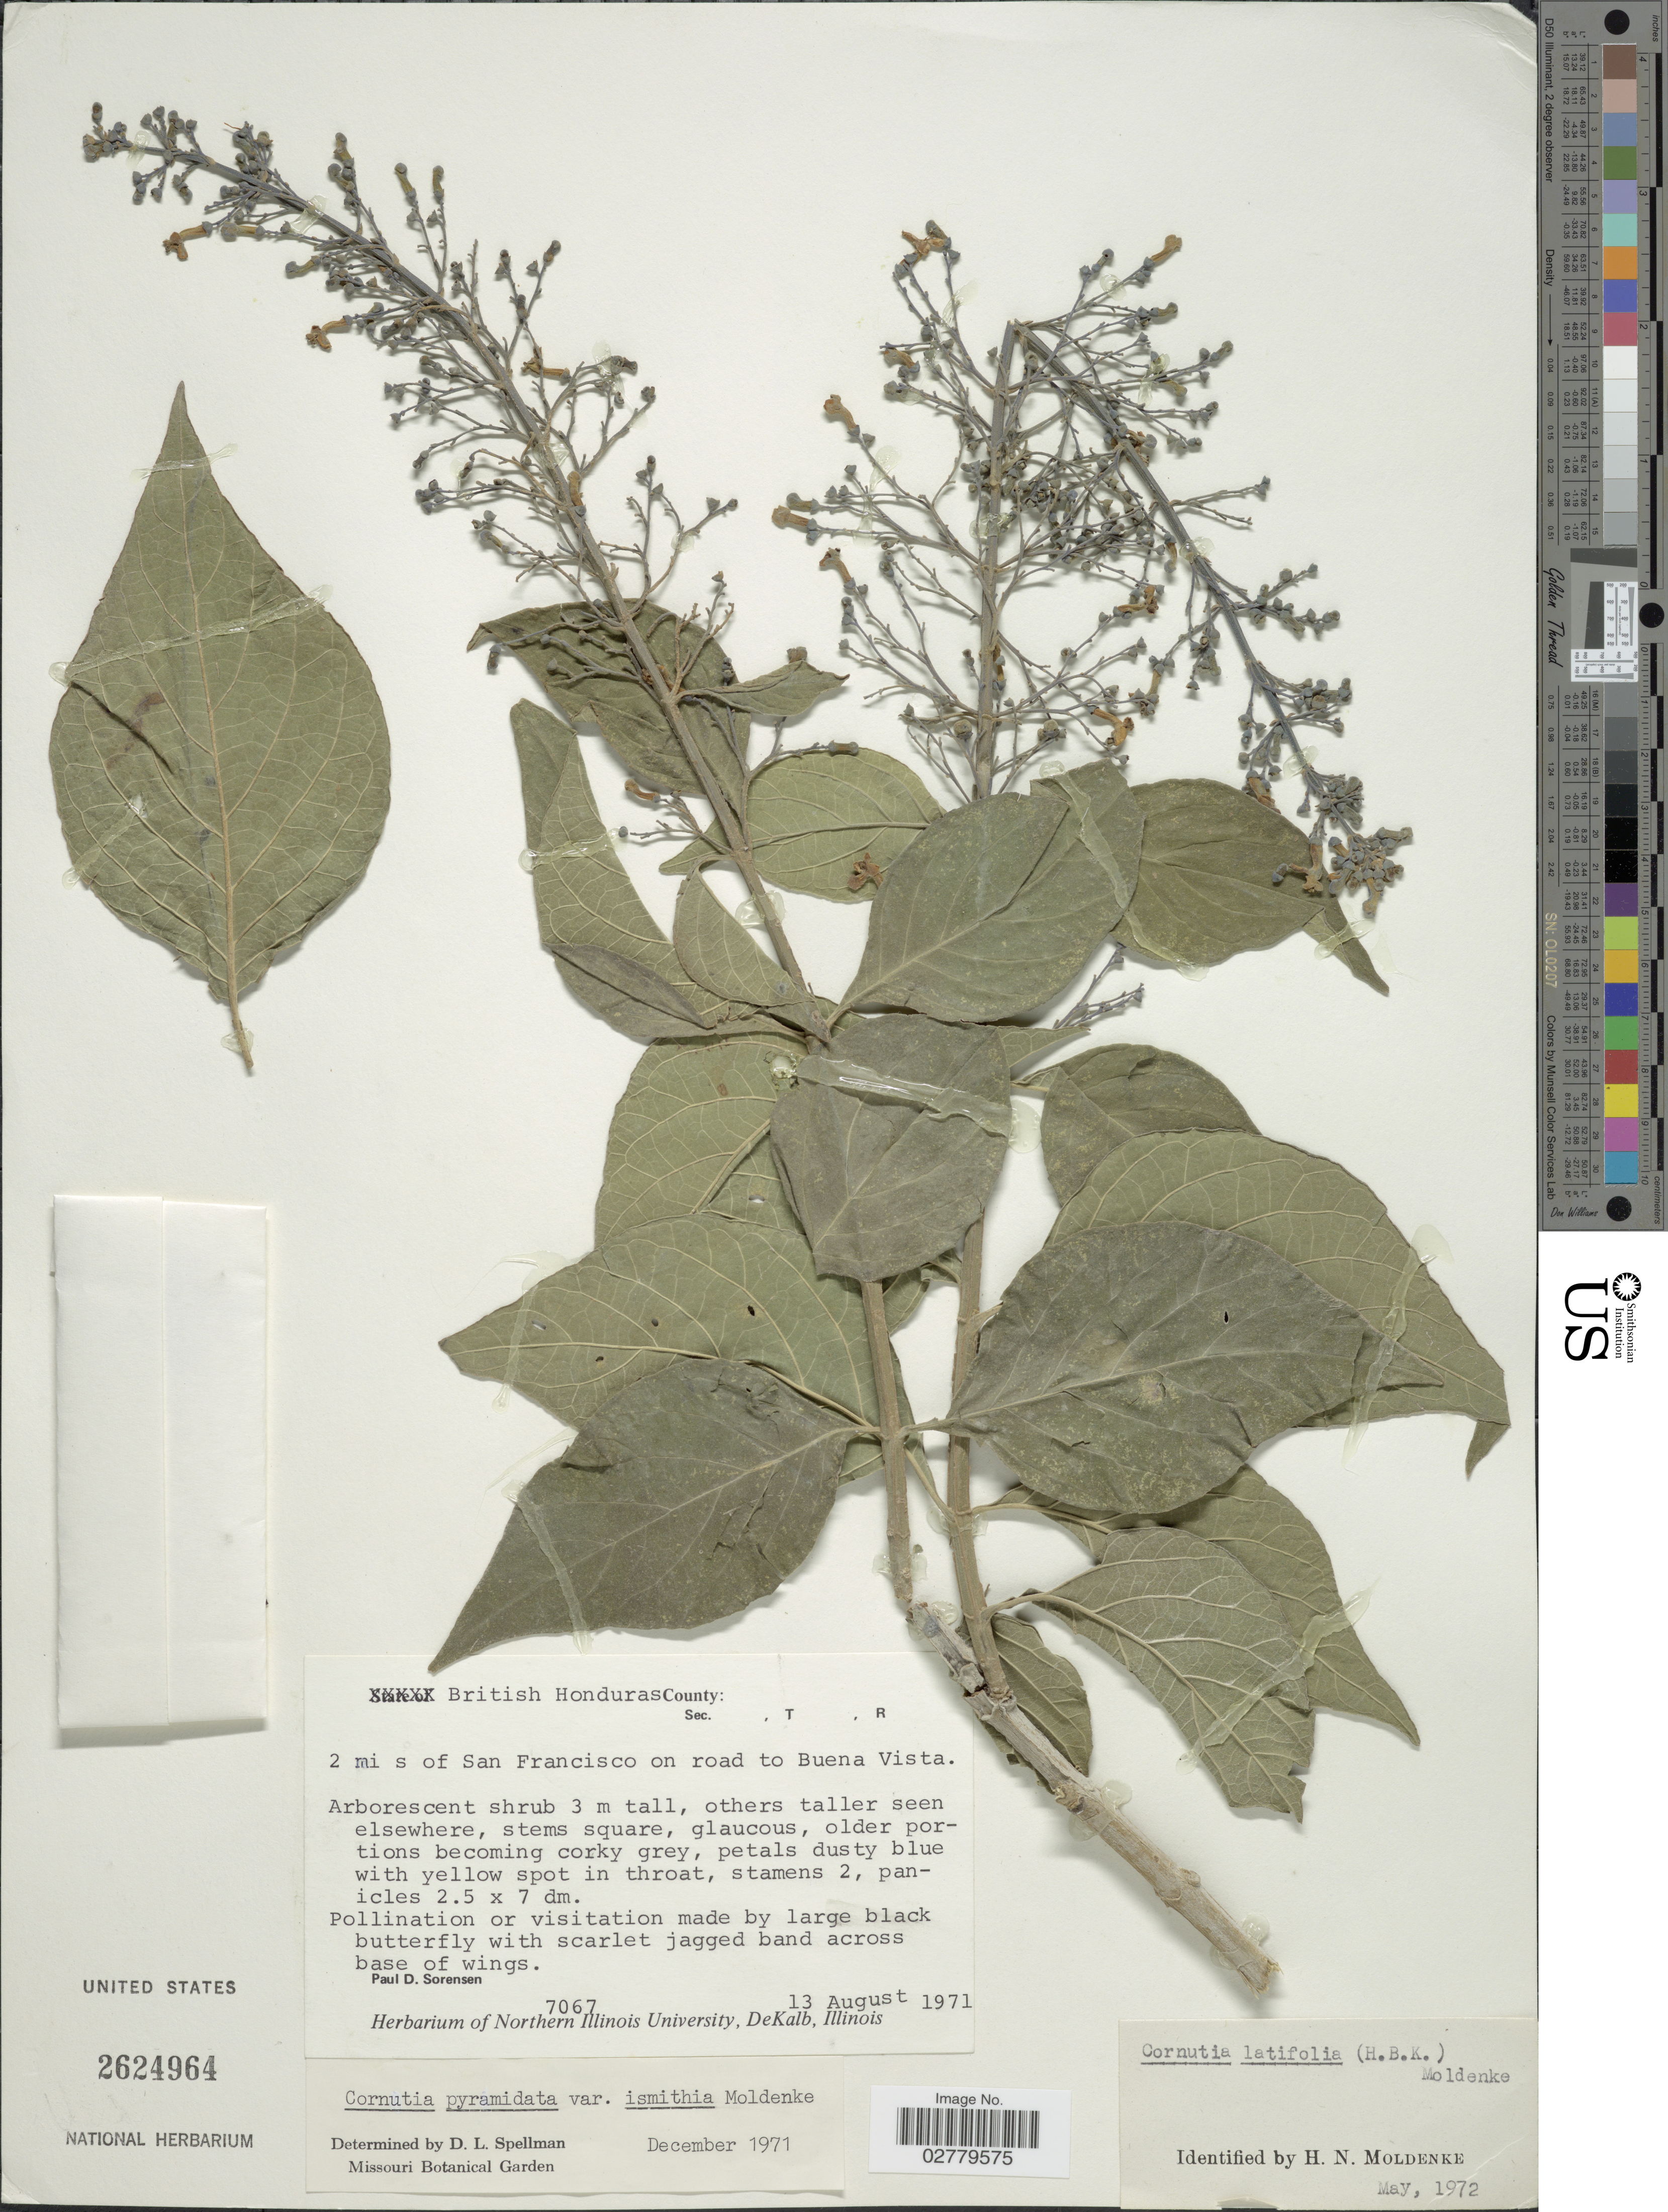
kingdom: Plantae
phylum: Tracheophyta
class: Magnoliopsida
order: Lamiales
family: Lamiaceae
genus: Cornutia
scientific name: Cornutia latifolia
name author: (Kunth) Moldenke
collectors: P. Sorensen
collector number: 7067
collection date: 1971-08-13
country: Belize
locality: British Honduras. 2 mi s of San Francisco on road to Buena Vista.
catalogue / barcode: US 2624964